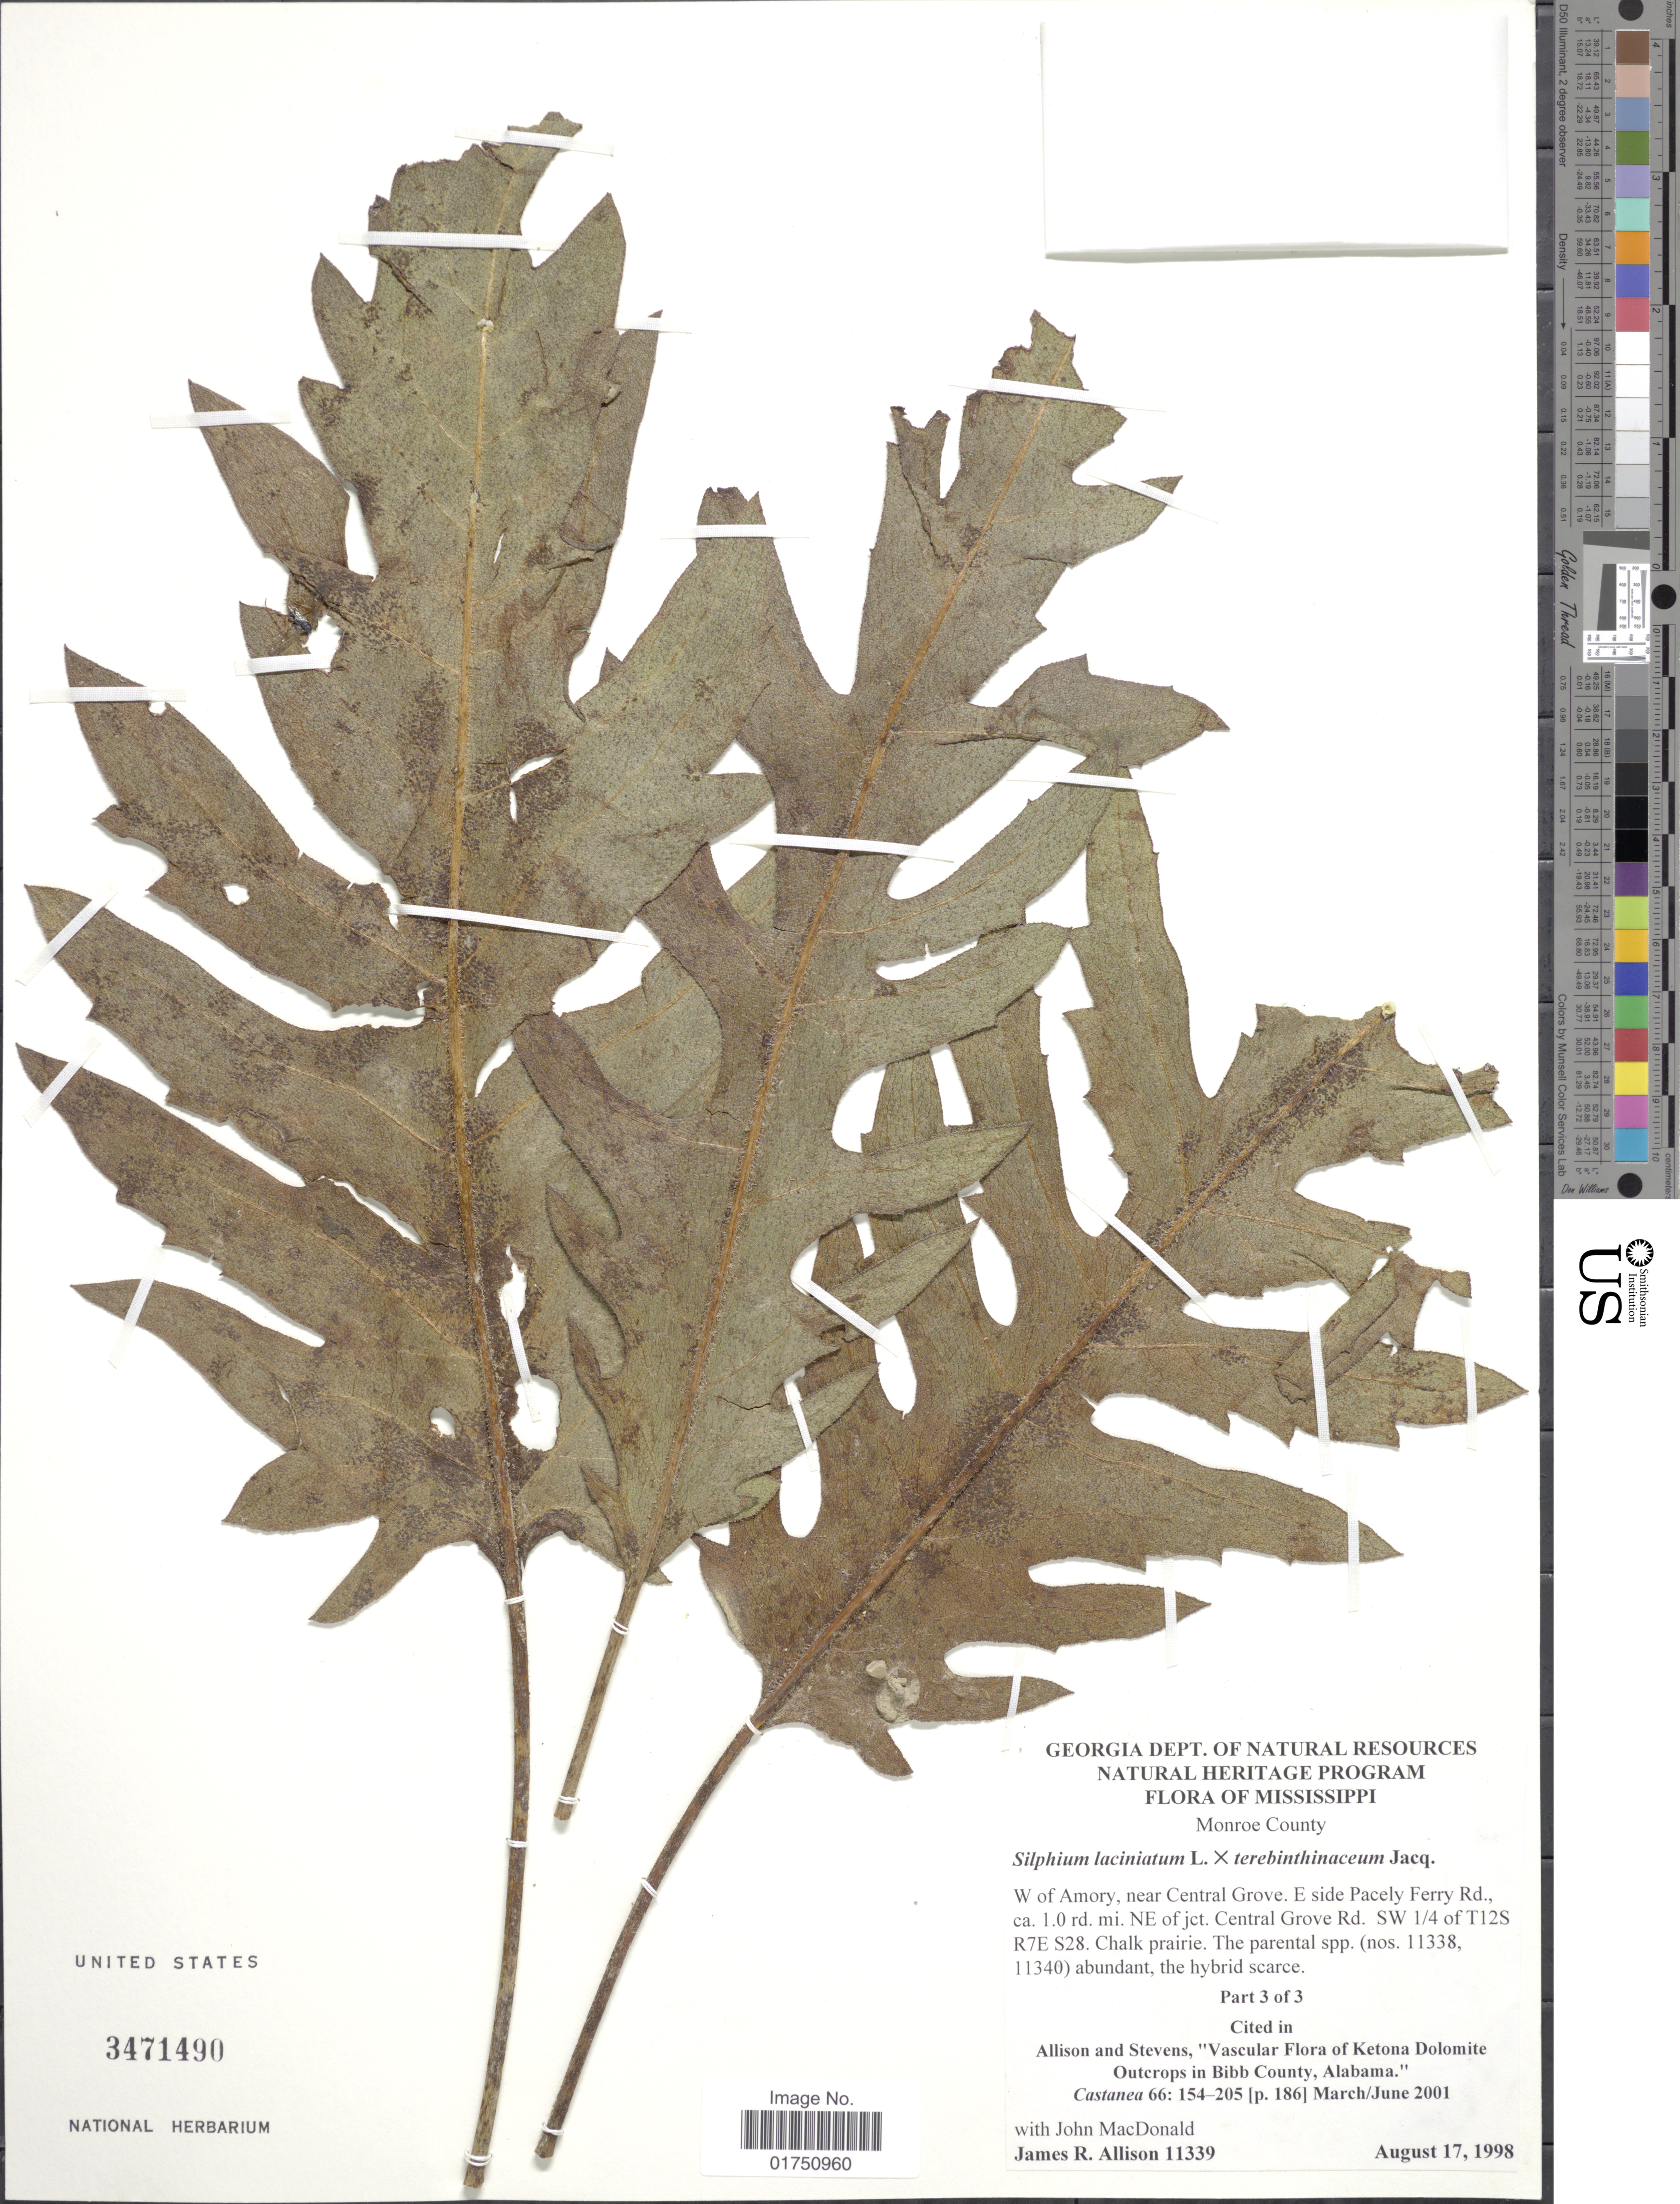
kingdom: Plantae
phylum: Tracheophyta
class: Magnoliopsida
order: Asterales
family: Asteraceae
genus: Silphium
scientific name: Silphium laciniatum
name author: L.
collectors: J. MacDonald & J. R. Allison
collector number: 11339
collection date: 1998-08-17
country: United States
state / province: Mississippi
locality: Monroe County. W of amory, near Central Grove. E side Pacely Ferry Rd., ca. 1.0 rd. mi. NE of jct. Central Grove Rd., SW 1/4 of T12S R7E S28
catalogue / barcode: US 3471490